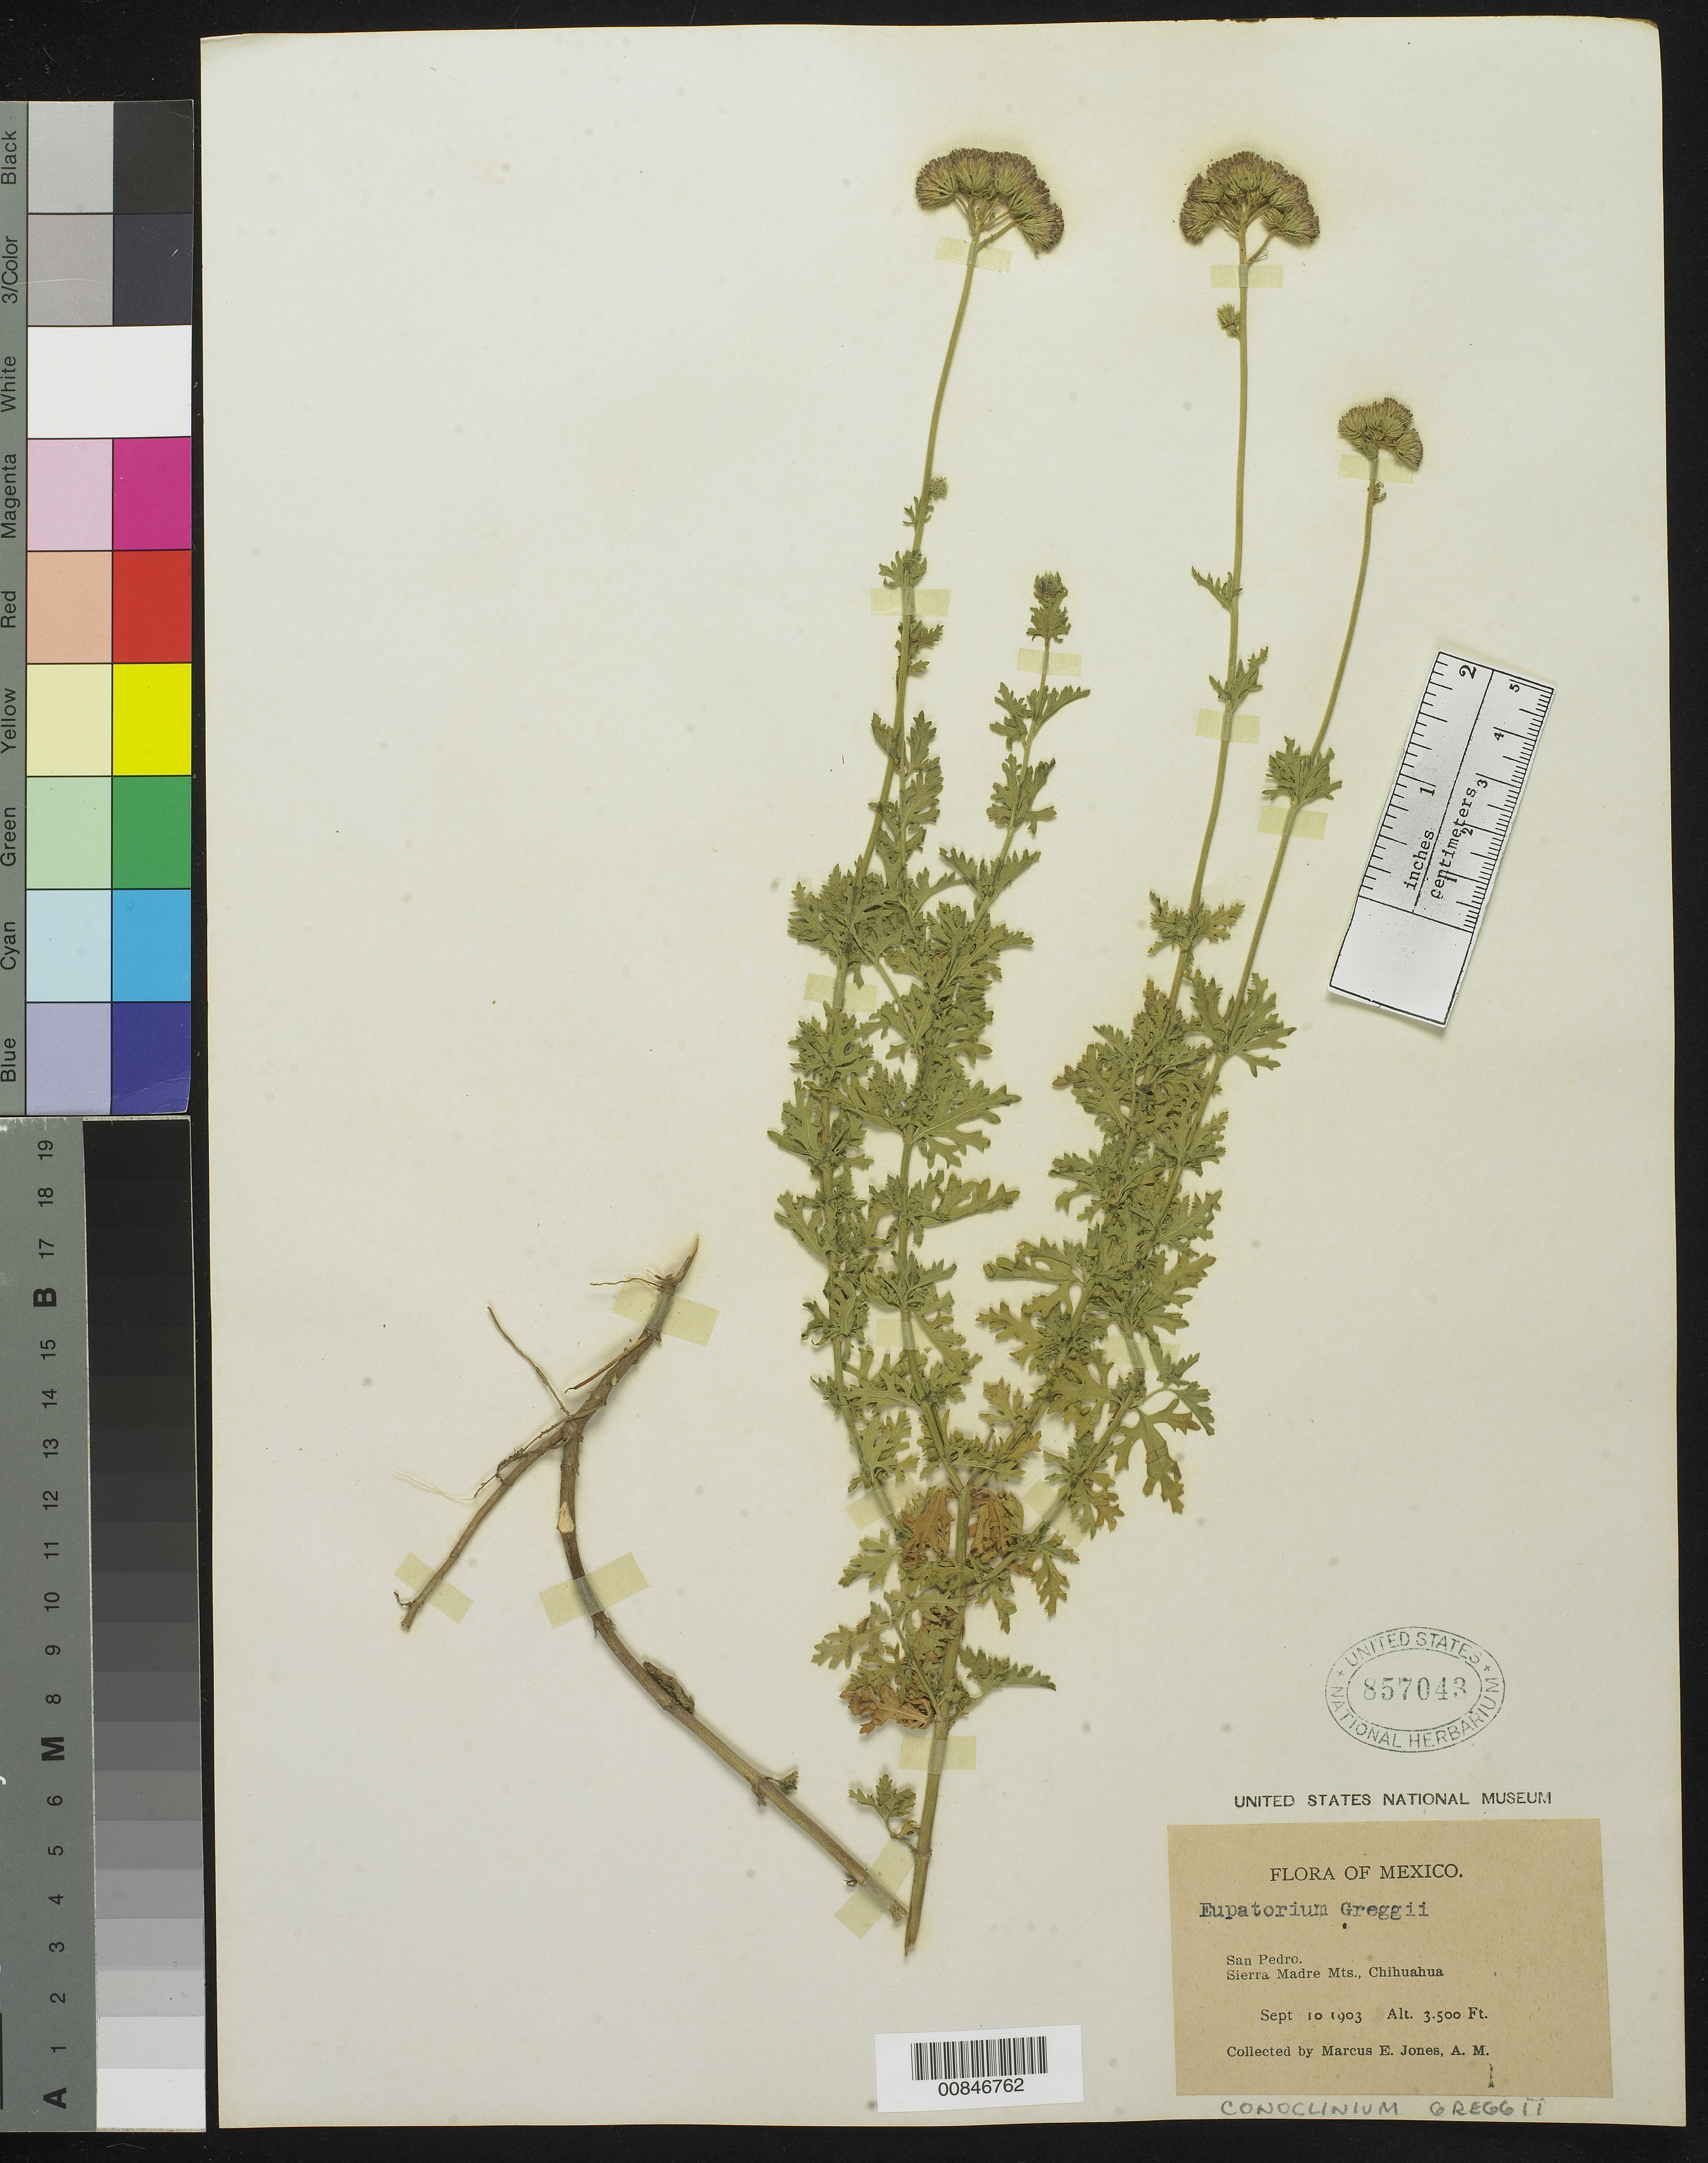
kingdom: Plantae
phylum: Tracheophyta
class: Magnoliopsida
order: Asterales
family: Asteraceae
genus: Conoclinium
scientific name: Conoclinium greggii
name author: (A. Gray) Small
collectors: M. E. Jones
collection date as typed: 10 Sep 1903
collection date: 1903-09-10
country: Mexico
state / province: Chihuahua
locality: San Pedro, Sierra Madre Mts., Chihuahua.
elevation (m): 1067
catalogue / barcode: US 857043